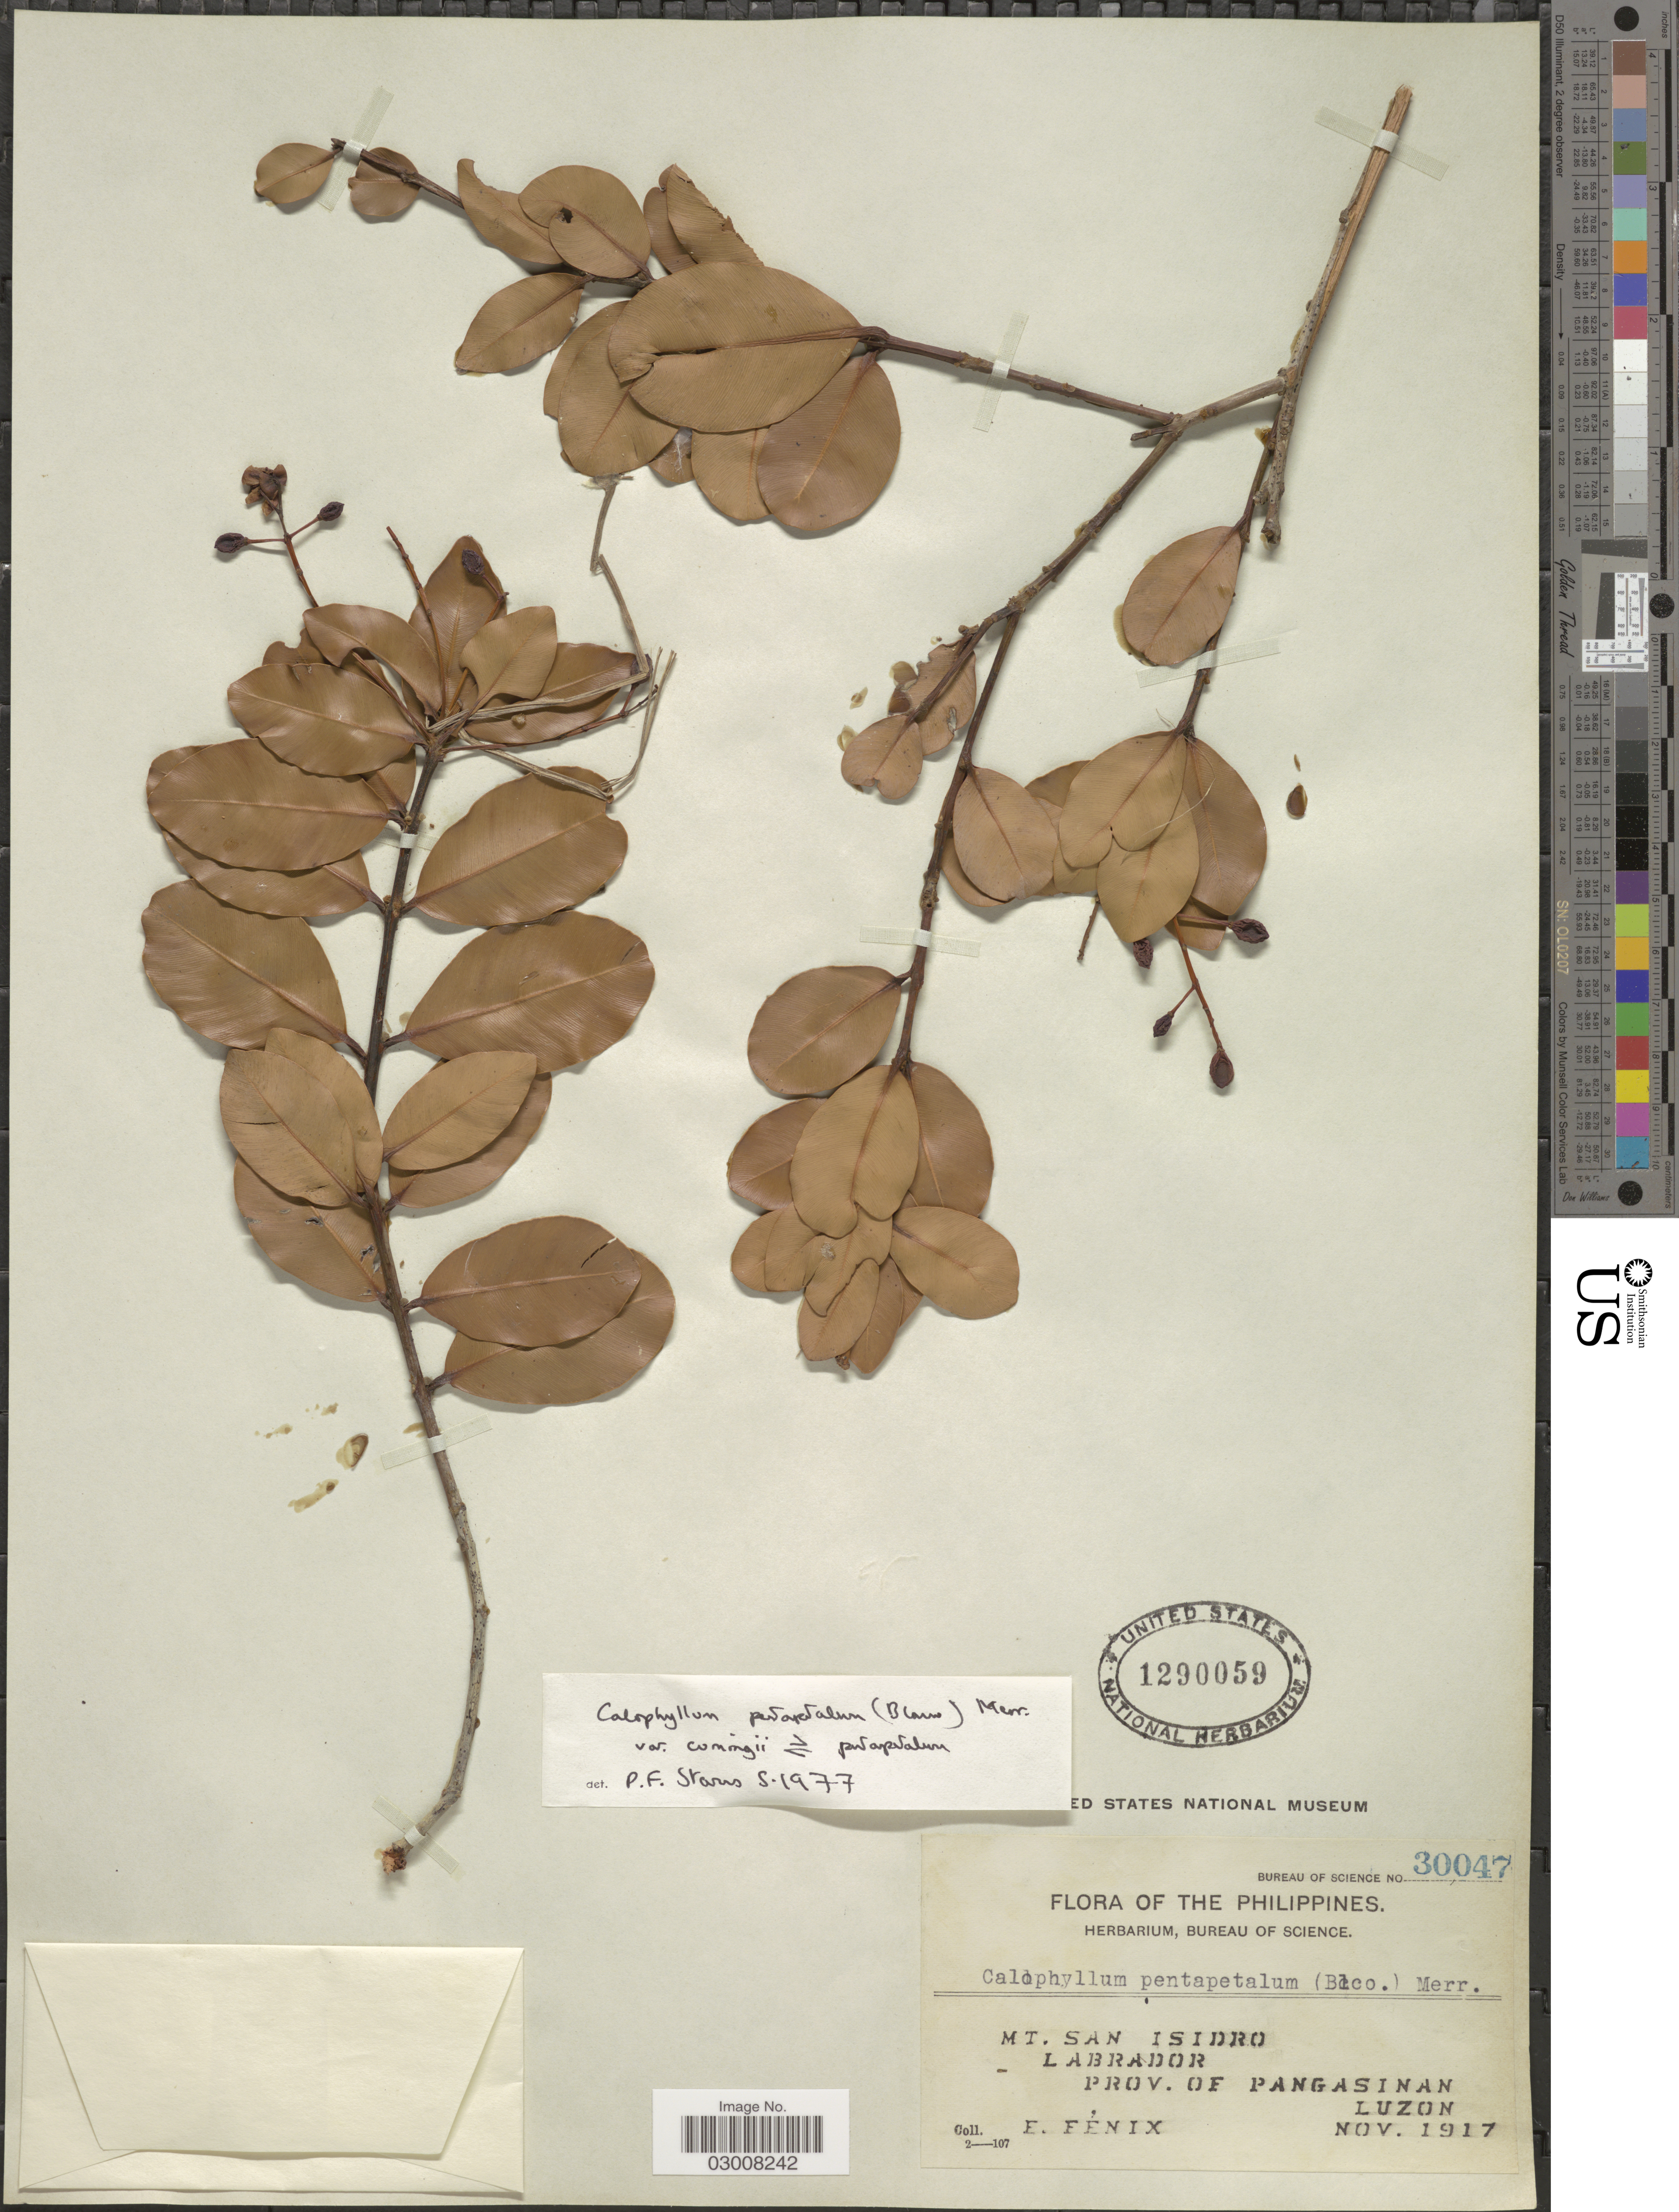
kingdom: Plantae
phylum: Tracheophyta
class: Magnoliopsida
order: Malpighiales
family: Calophyllaceae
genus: Calophyllum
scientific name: Calophyllum pentapetalum var. pentapetalum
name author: (Blanco) Merr.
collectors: E. Fenix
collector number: Bureau of Science 30047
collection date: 1917-11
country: Philippines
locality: Mt. San Isidro, Labrador, Prov. of Pangasinan, Luzon.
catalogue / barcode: US 1290059